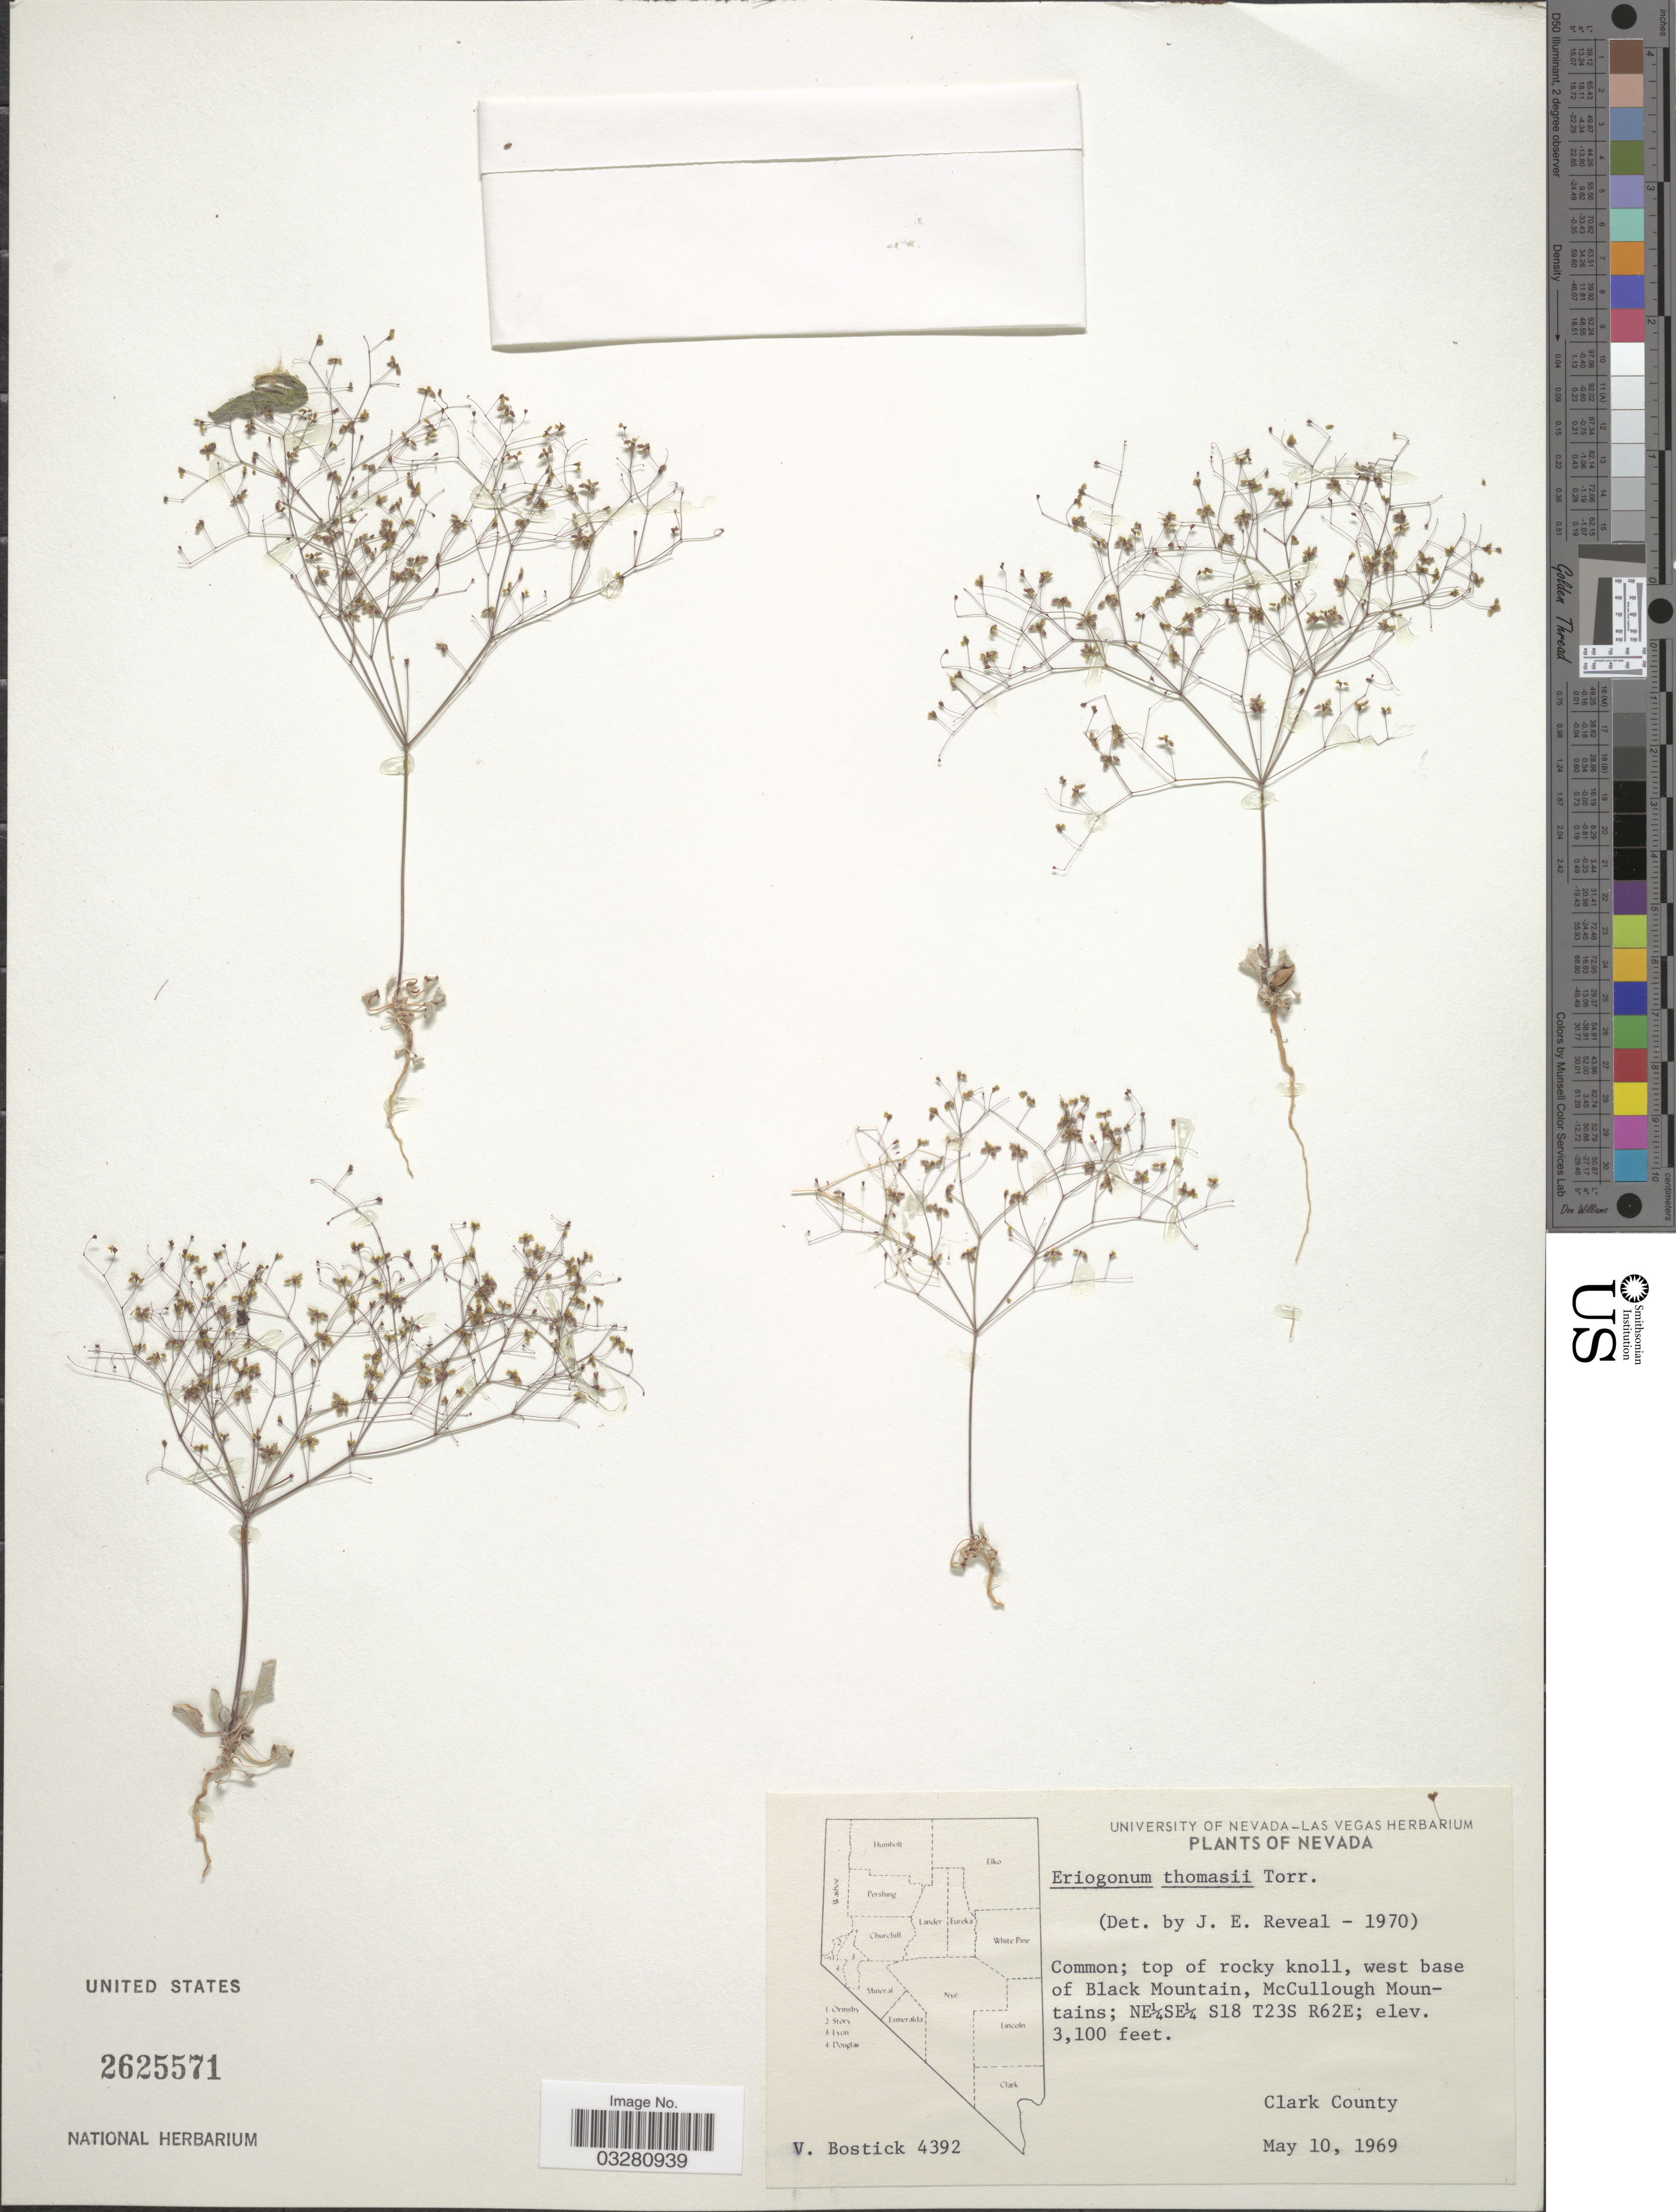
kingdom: Plantae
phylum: Tracheophyta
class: Magnoliopsida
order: Caryophyllales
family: Polygonaceae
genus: Eriogonum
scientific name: Eriogonum thomasii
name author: Torr.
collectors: V. Bostick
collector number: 4392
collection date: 1969-05-10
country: United States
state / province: Nevada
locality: West base of Black Mountain, McCullough Mountains; NE¼SE¼ S18 T23S R62E. Clark County.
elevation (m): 945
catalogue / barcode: US 2625571